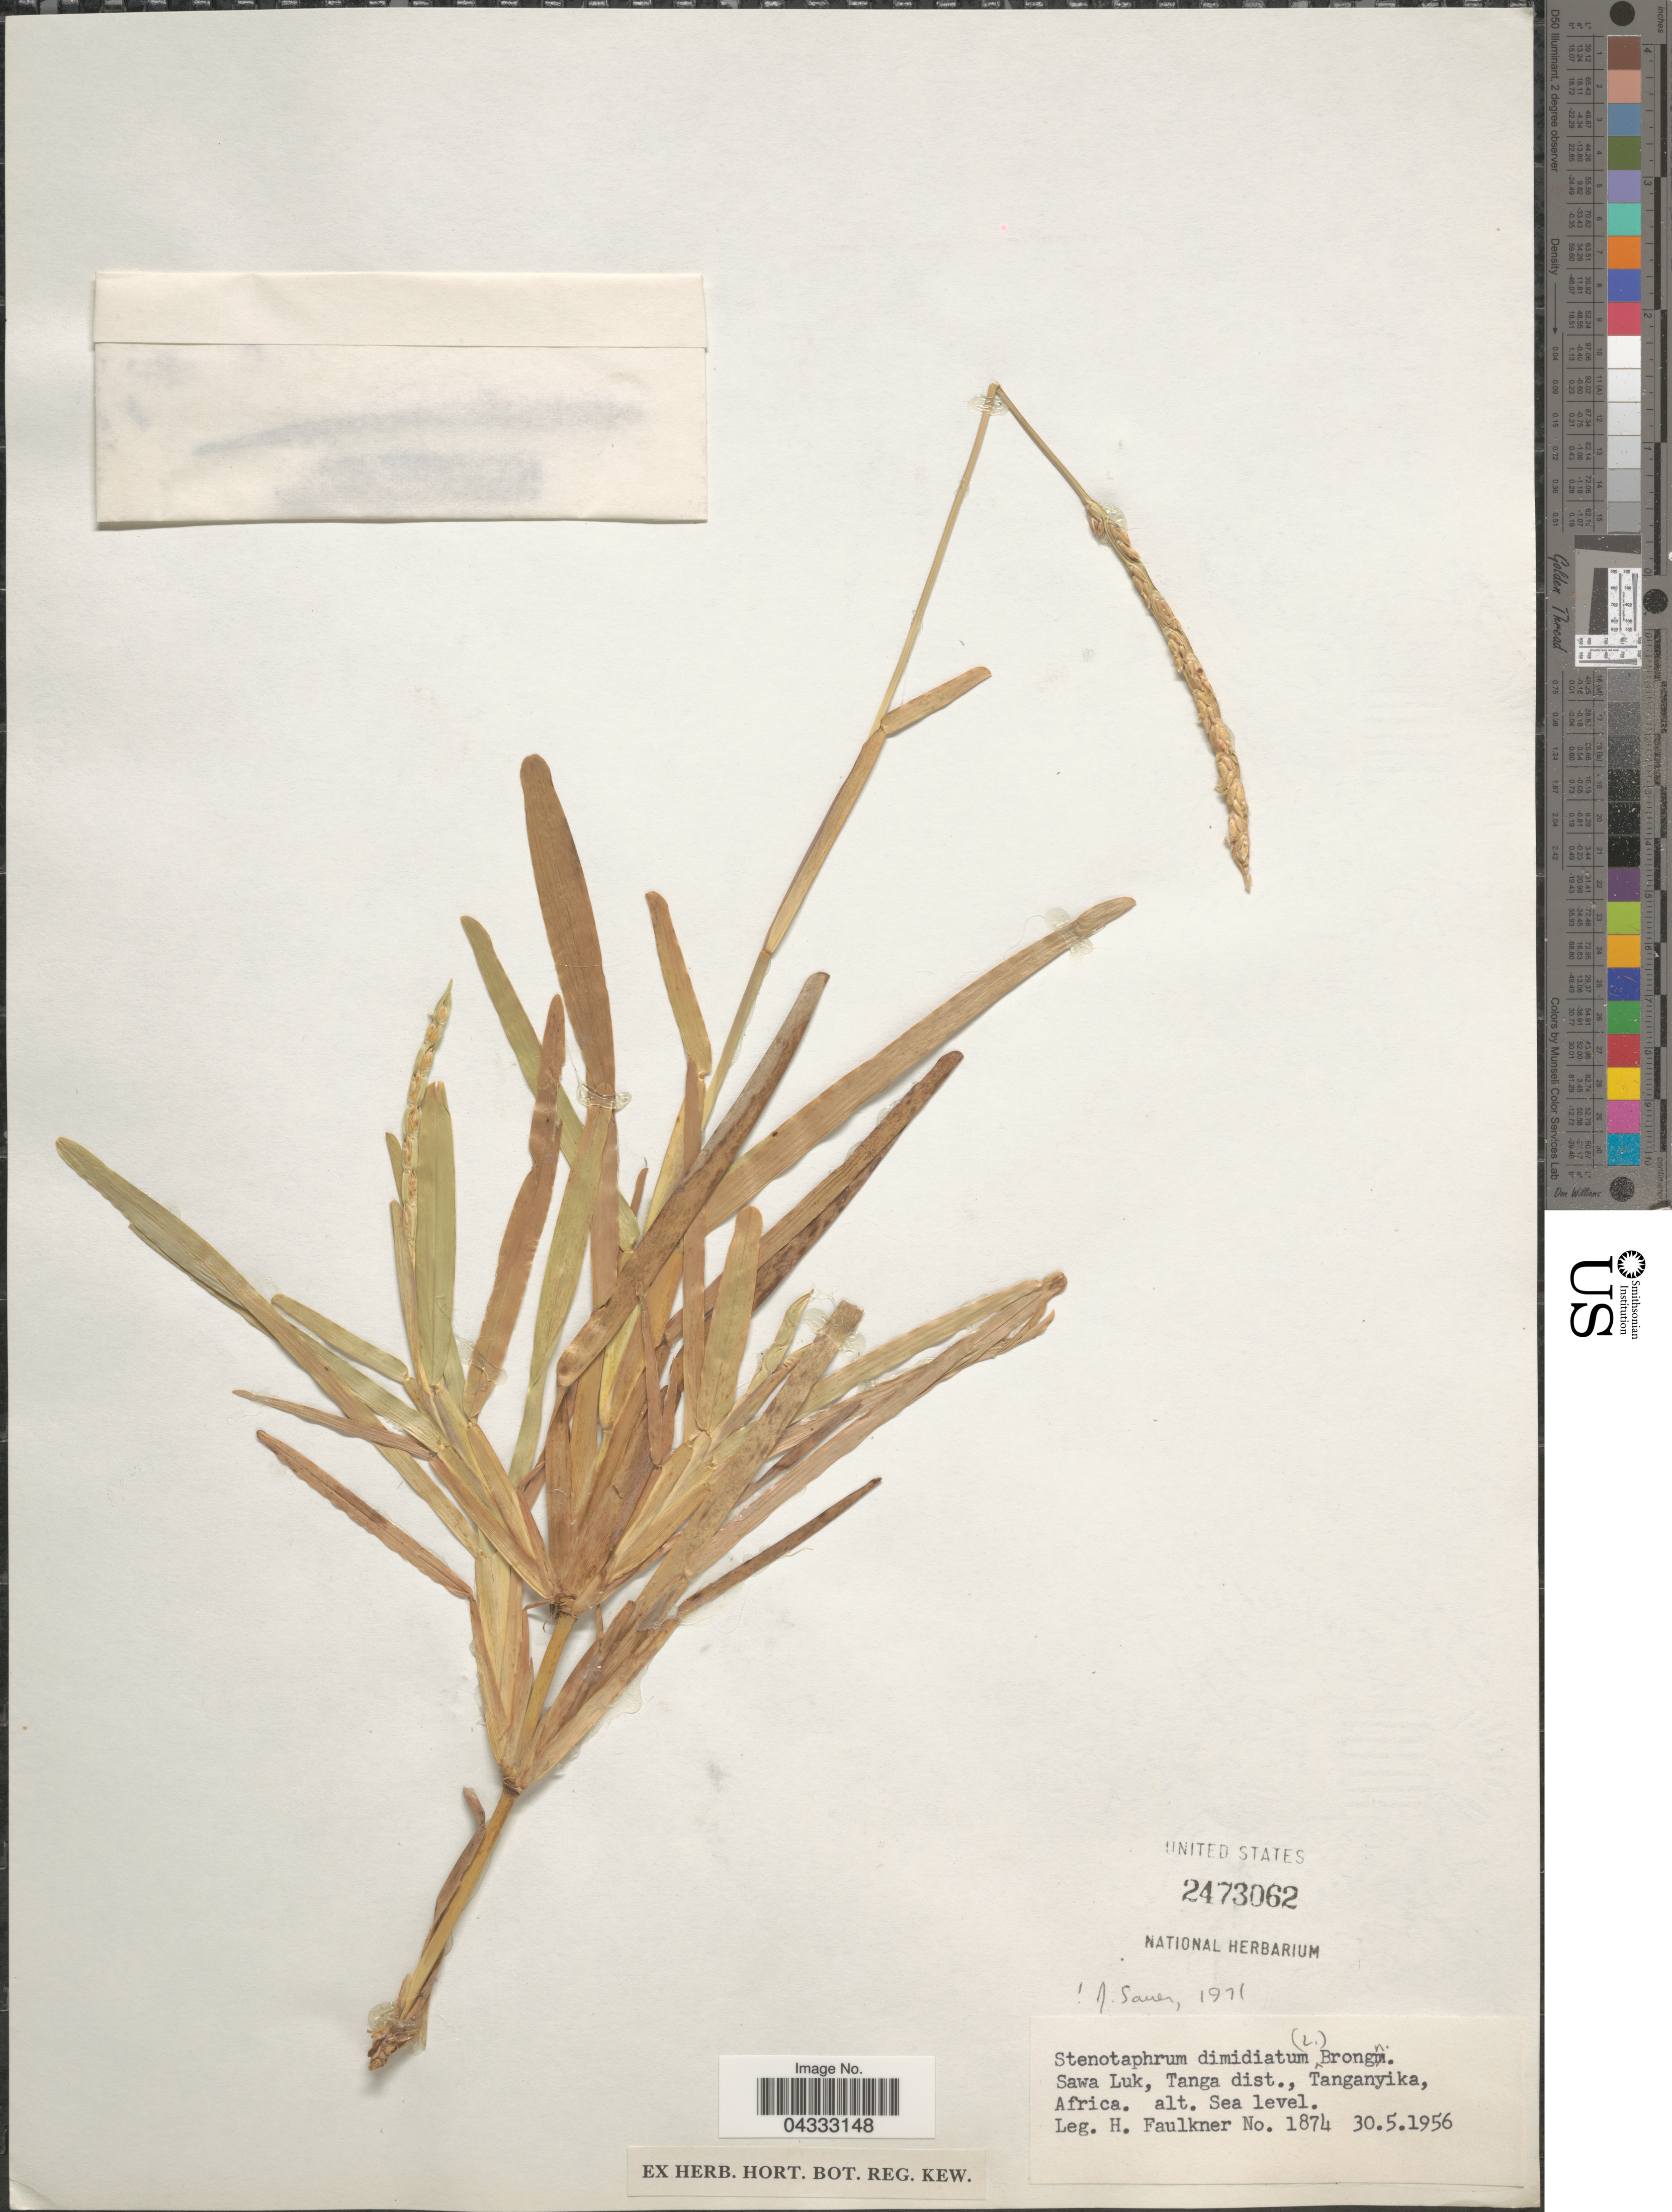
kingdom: Plantae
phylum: Tracheophyta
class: Liliopsida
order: Poales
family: Poaceae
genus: Stenotaphrum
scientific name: Stenotaphrum dimidiatum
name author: (L.) Brongn.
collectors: H. Faulkner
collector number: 1874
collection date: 1956-05-30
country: Tanzania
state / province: Tanga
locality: Sawa Luk, Tanga dist., Tanganyika.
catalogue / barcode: US 2473062